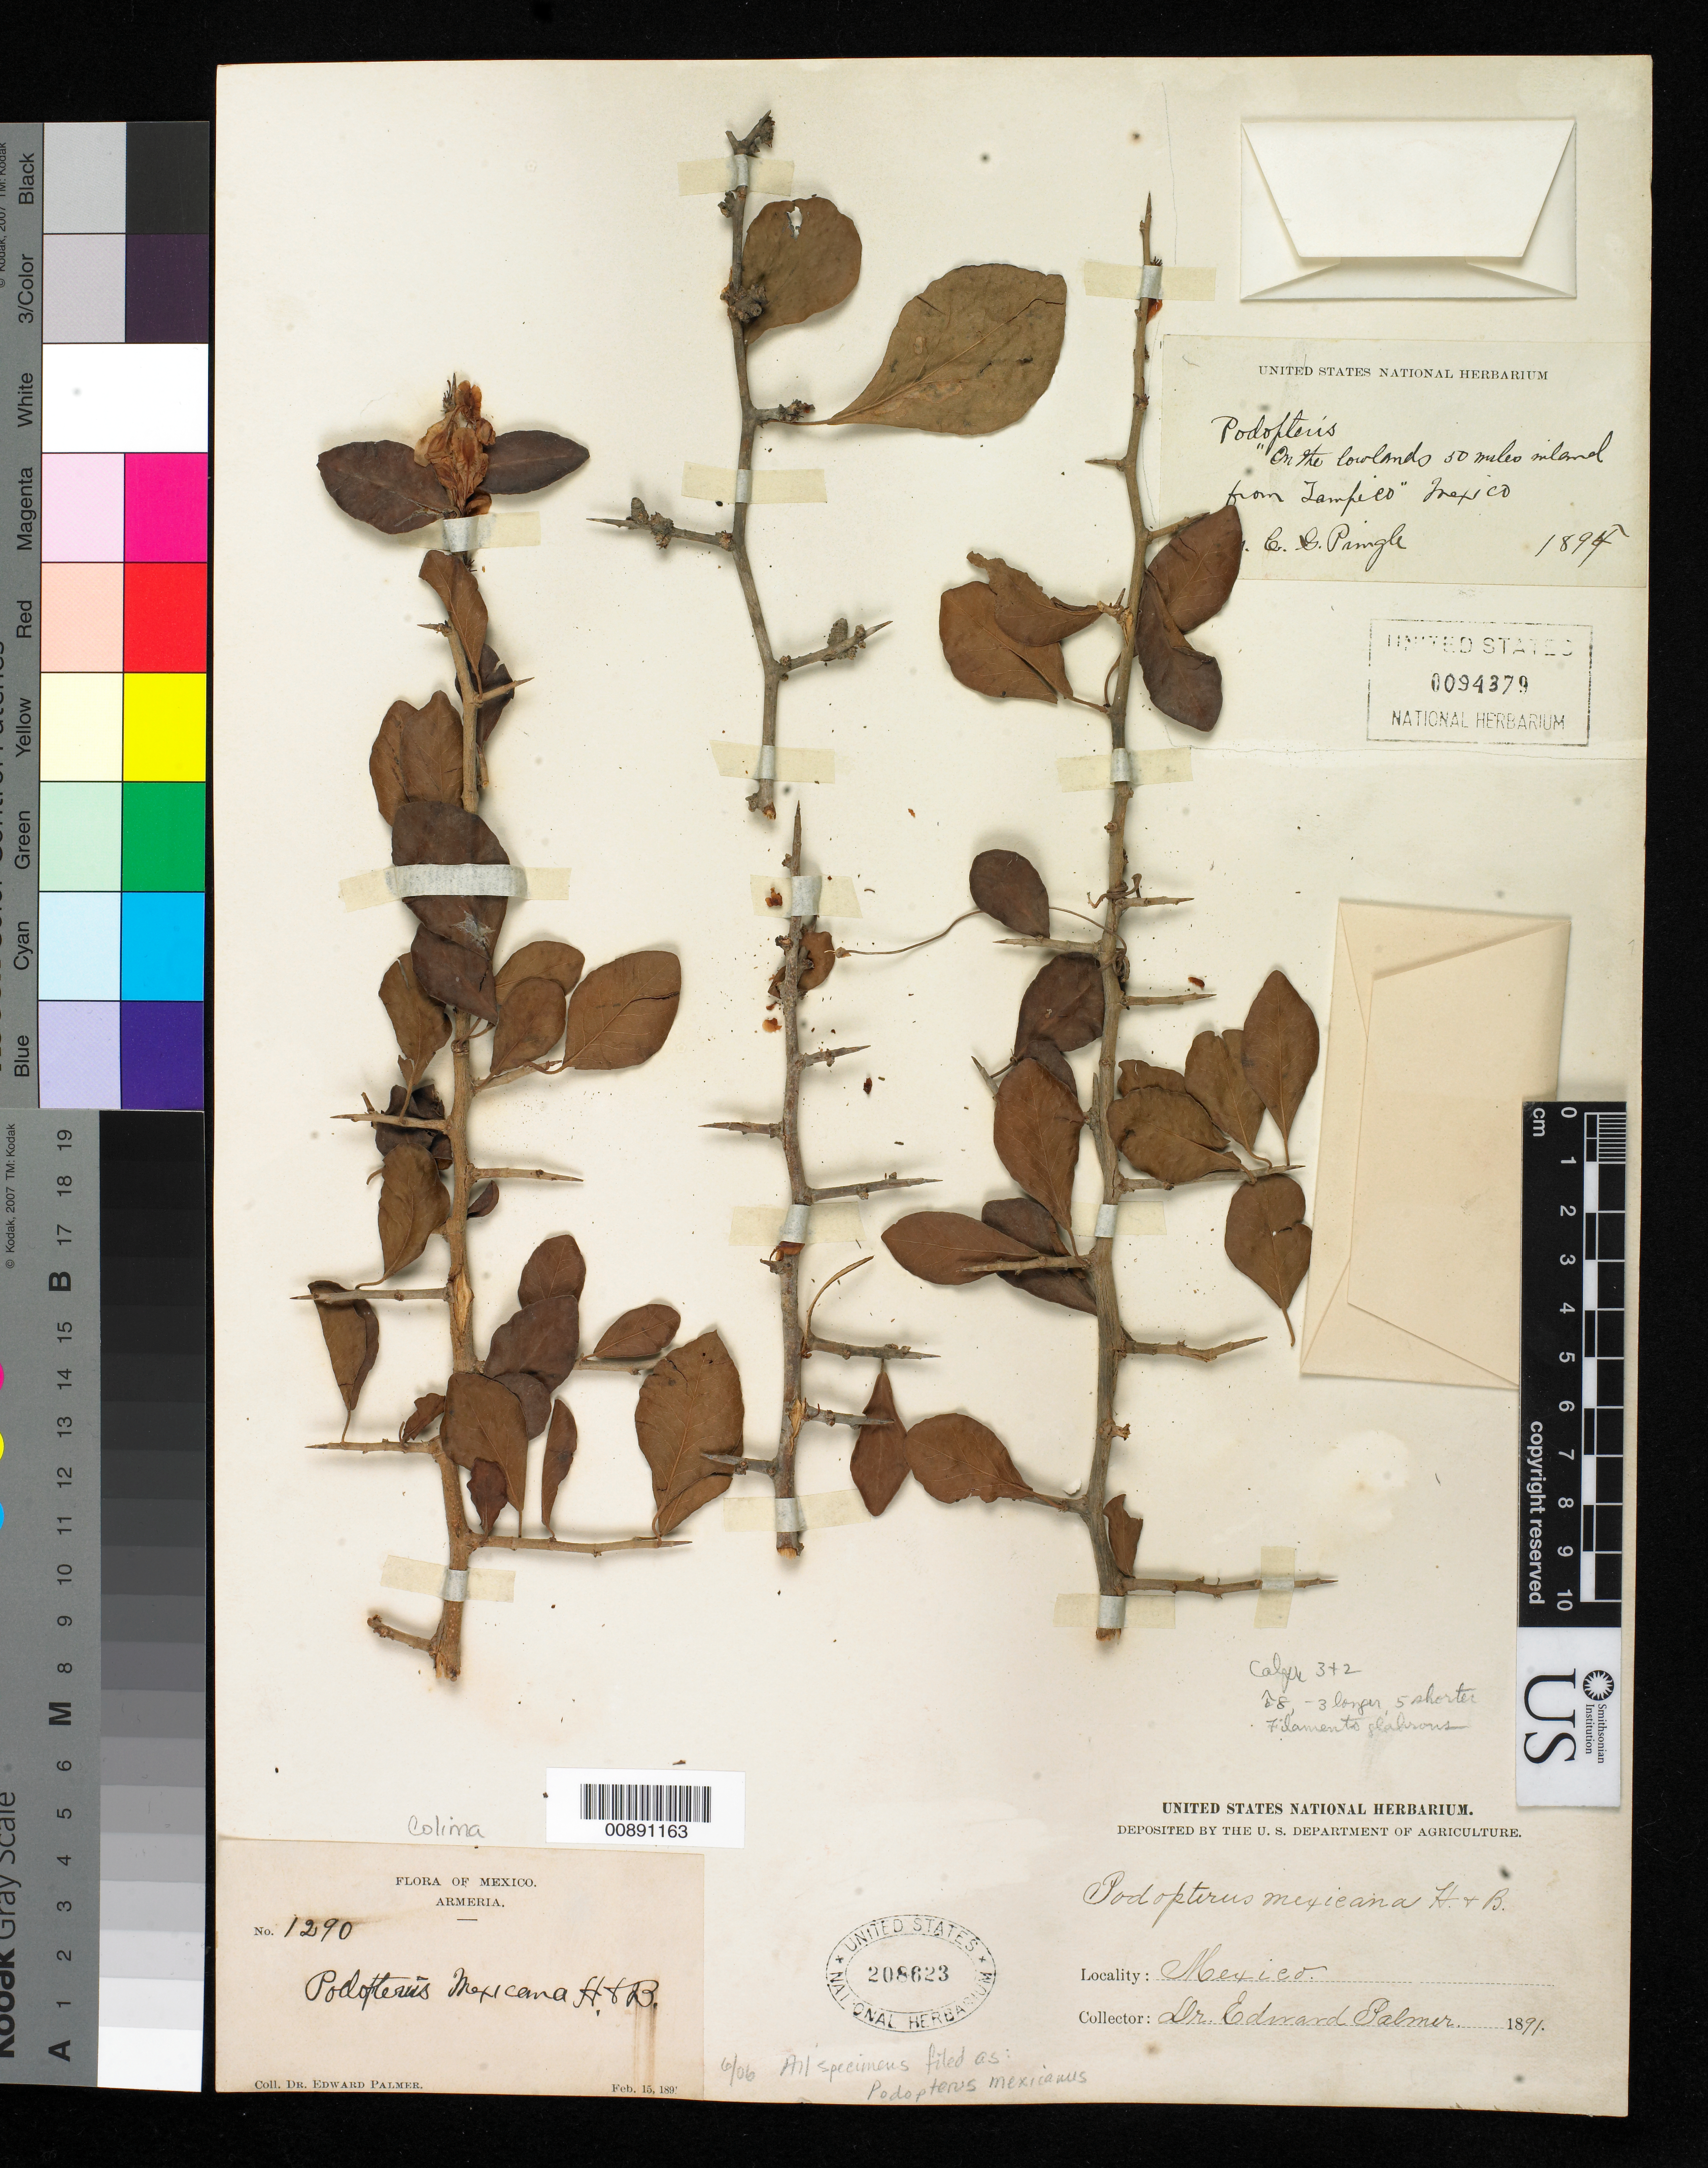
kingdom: Plantae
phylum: Tracheophyta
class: Magnoliopsida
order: Caryophyllales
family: Polygonaceae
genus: Podopterus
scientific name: Podopterus mexicanus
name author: Bonpl.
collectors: E. Palmer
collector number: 1290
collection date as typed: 15 Feb 1891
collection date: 1891-02-15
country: Mexico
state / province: Colima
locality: Armeria, Colima.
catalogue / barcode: US 208623